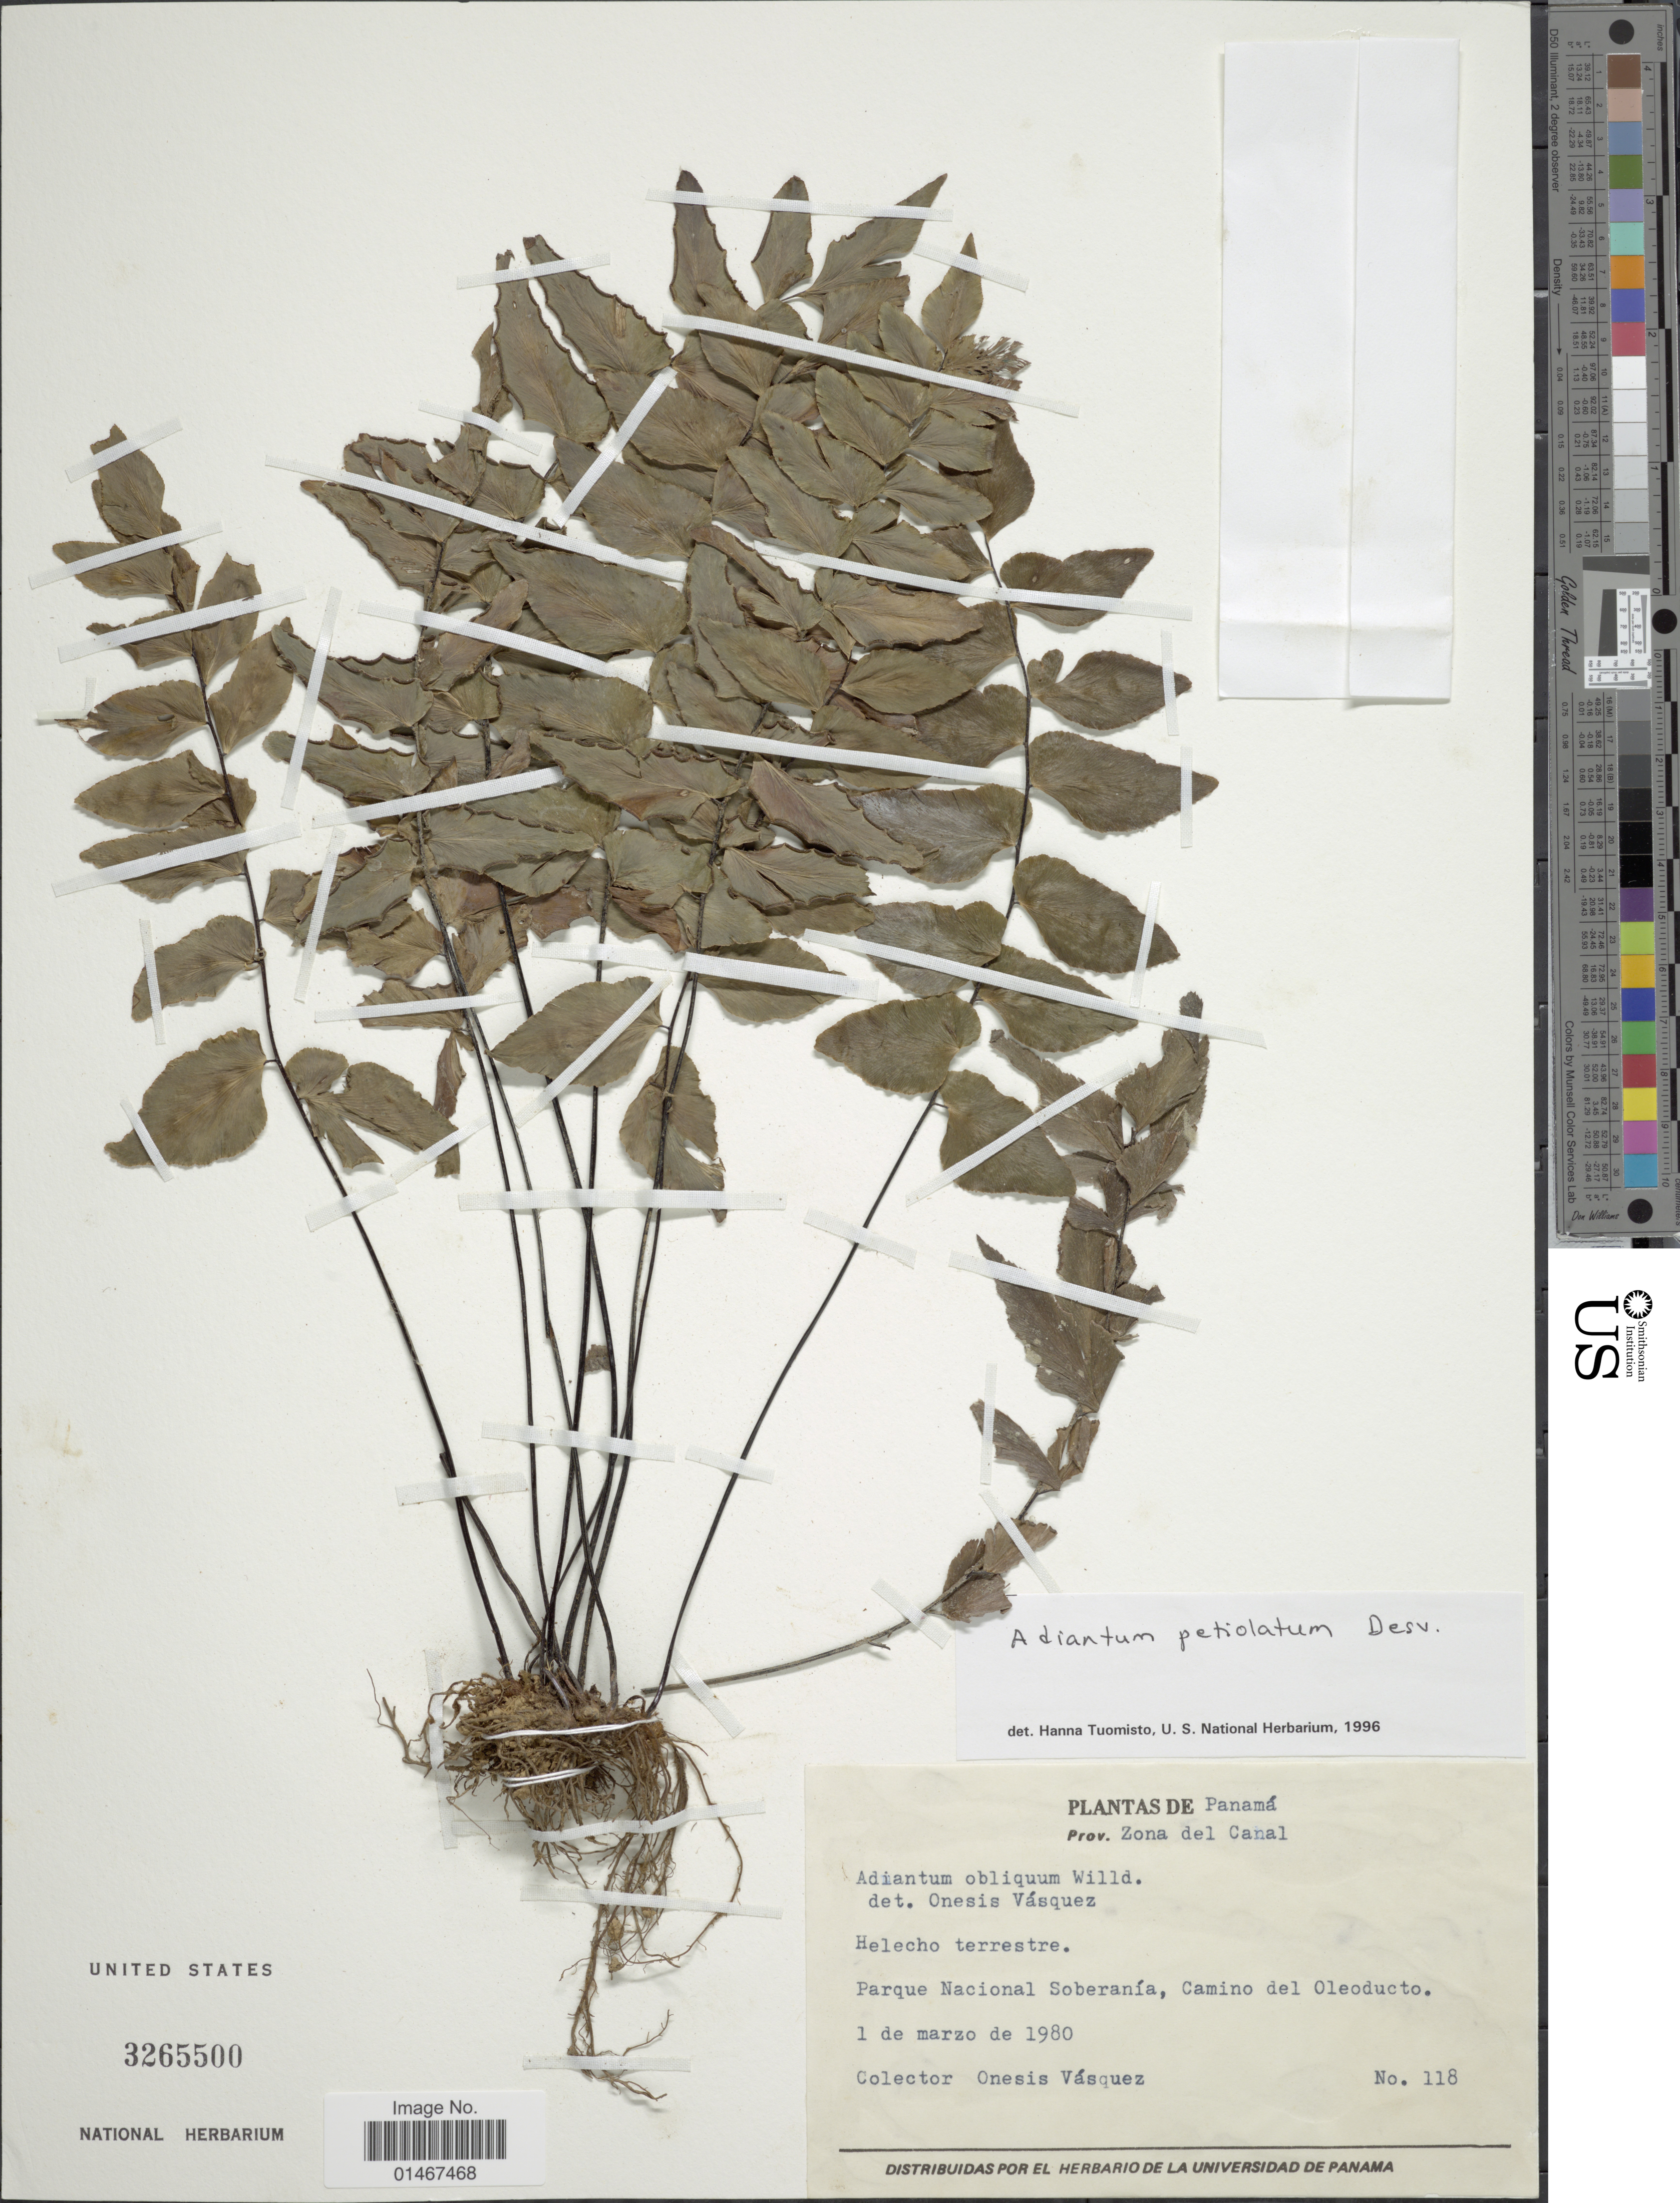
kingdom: Plantae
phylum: Tracheophyta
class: Polypodiopsida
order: Polypodiales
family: Pteridaceae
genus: Adiantum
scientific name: Adiantum petiolatum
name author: Desv.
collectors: O. Vásquez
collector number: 118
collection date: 1980-03-01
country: Panama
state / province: Colón / Panamá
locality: Prov. Zona del Canal. Parque Nacional Soberiana, Camino del Oleoducto.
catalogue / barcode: US 3265500